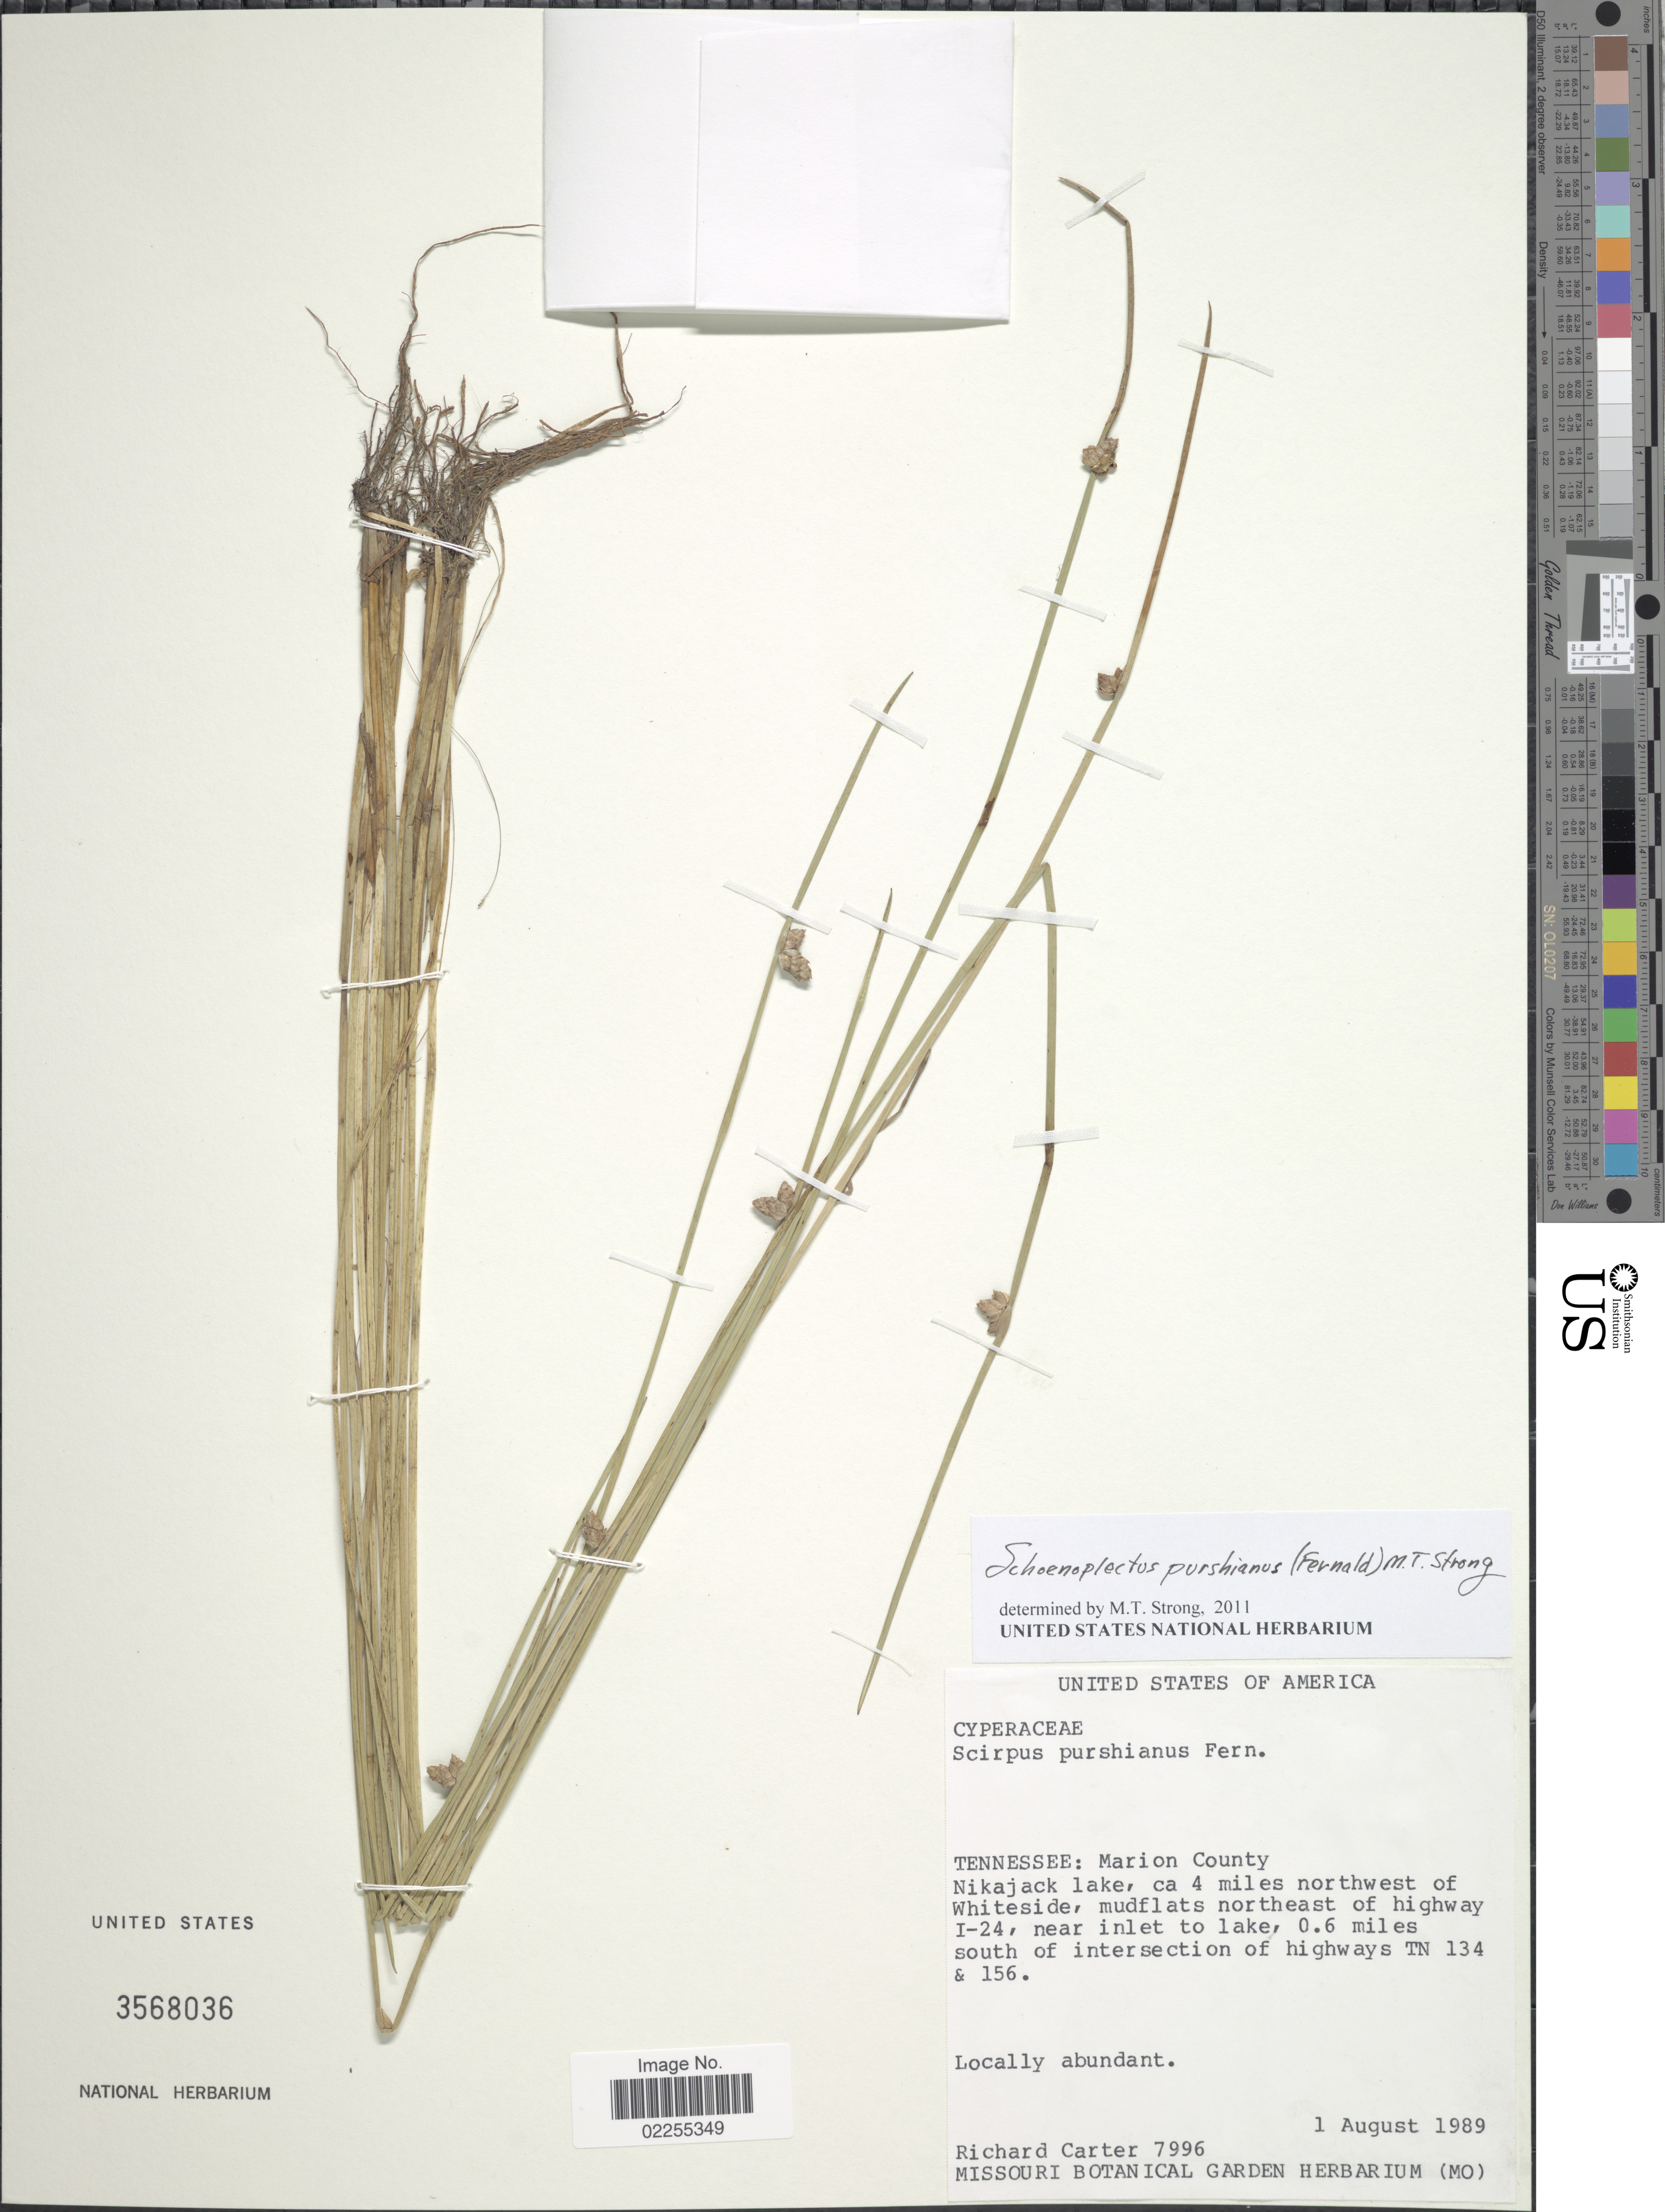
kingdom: Plantae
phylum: Tracheophyta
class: Liliopsida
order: Poales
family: Cyperaceae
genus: Schoenoplectus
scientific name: Schoenoplectus purshianus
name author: (Fernald) M.T. Strong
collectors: R. Carter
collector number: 7996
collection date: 1989-08-01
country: United States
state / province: Tennessee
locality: Marion County. Nikajack lake, ca 4 miles northwest of Whiteside, mudflats northeast of highway I-24, near inlet to lake, 0.6 miles south of intersection of highways TN 134 & 156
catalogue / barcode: US 3568036